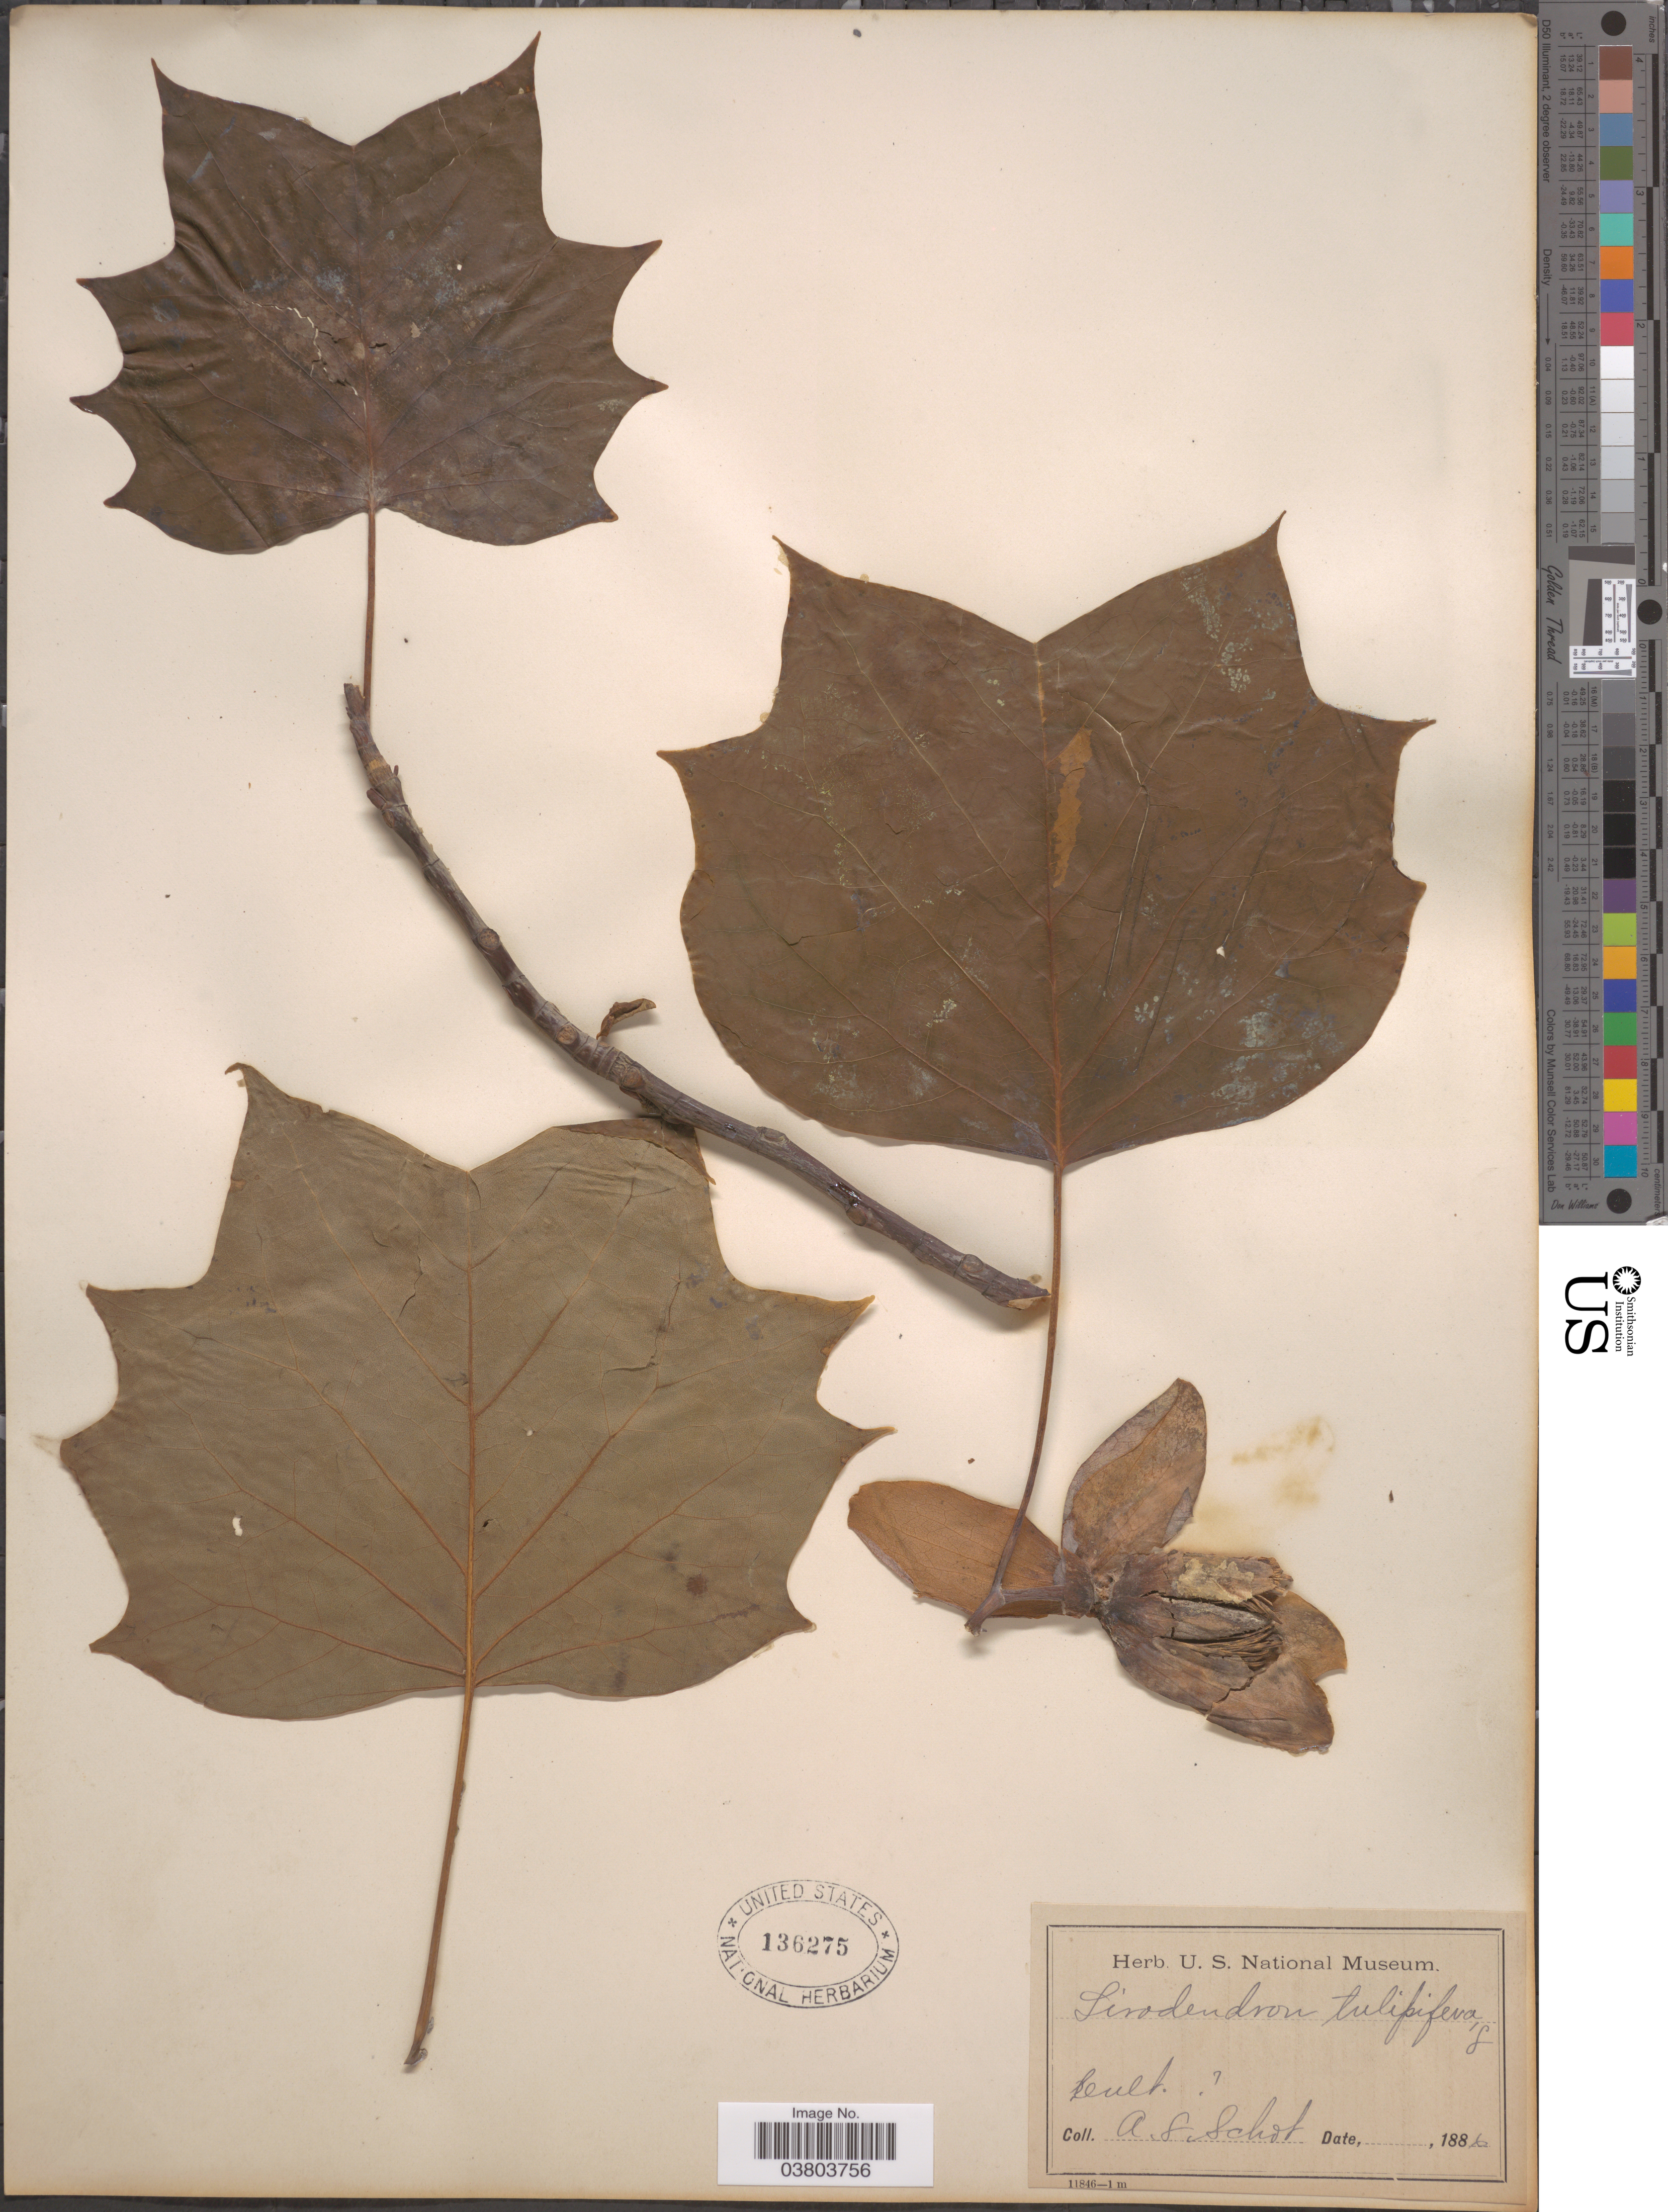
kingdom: Plantae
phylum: Tracheophyta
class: Magnoliopsida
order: Magnoliales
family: Magnoliaceae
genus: Liriodendron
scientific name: Liriodendron tulipifera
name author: L.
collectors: A. S. Schott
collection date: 1886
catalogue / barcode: US 136275